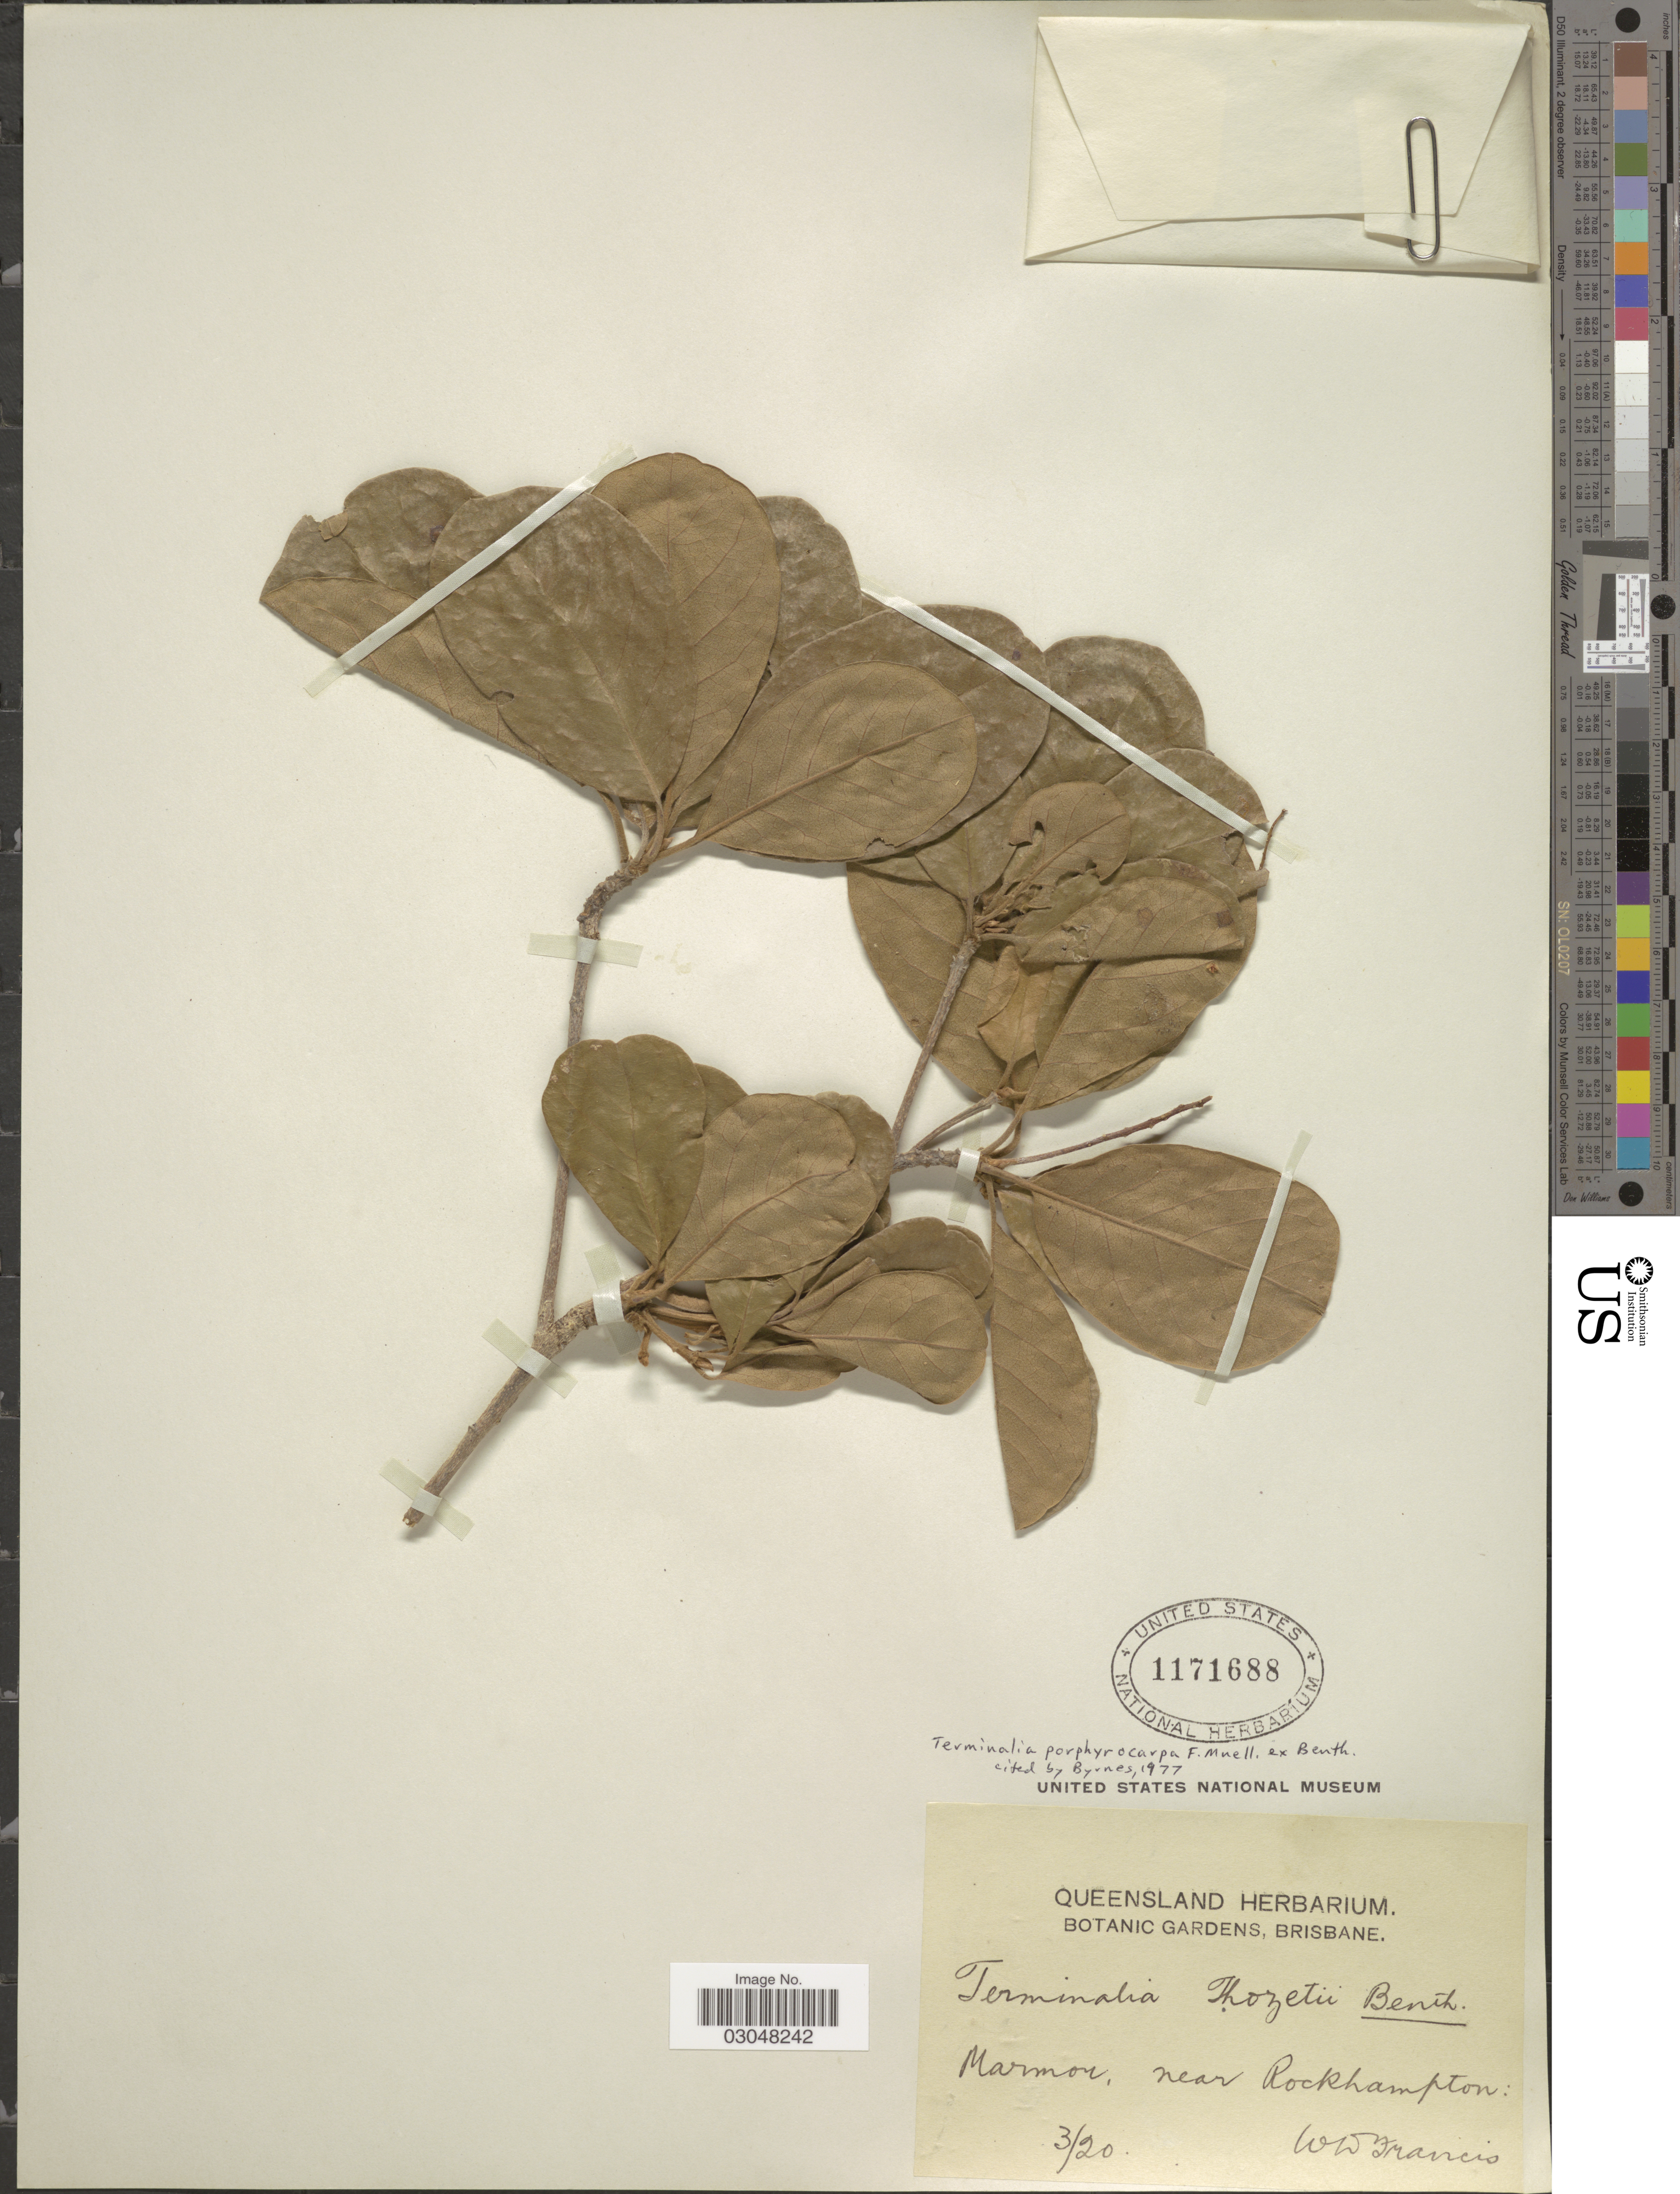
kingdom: Plantae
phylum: Tracheophyta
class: Magnoliopsida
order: Myrtales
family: Combretaceae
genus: Terminalia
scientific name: Terminalia porphyrocarpa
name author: F. Muell. ex Benth.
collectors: W. Francis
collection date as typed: Transcribed d/m/y: /3/20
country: Australia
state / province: Queensland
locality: Marmor, near Rockhampton.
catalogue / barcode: US 1171688